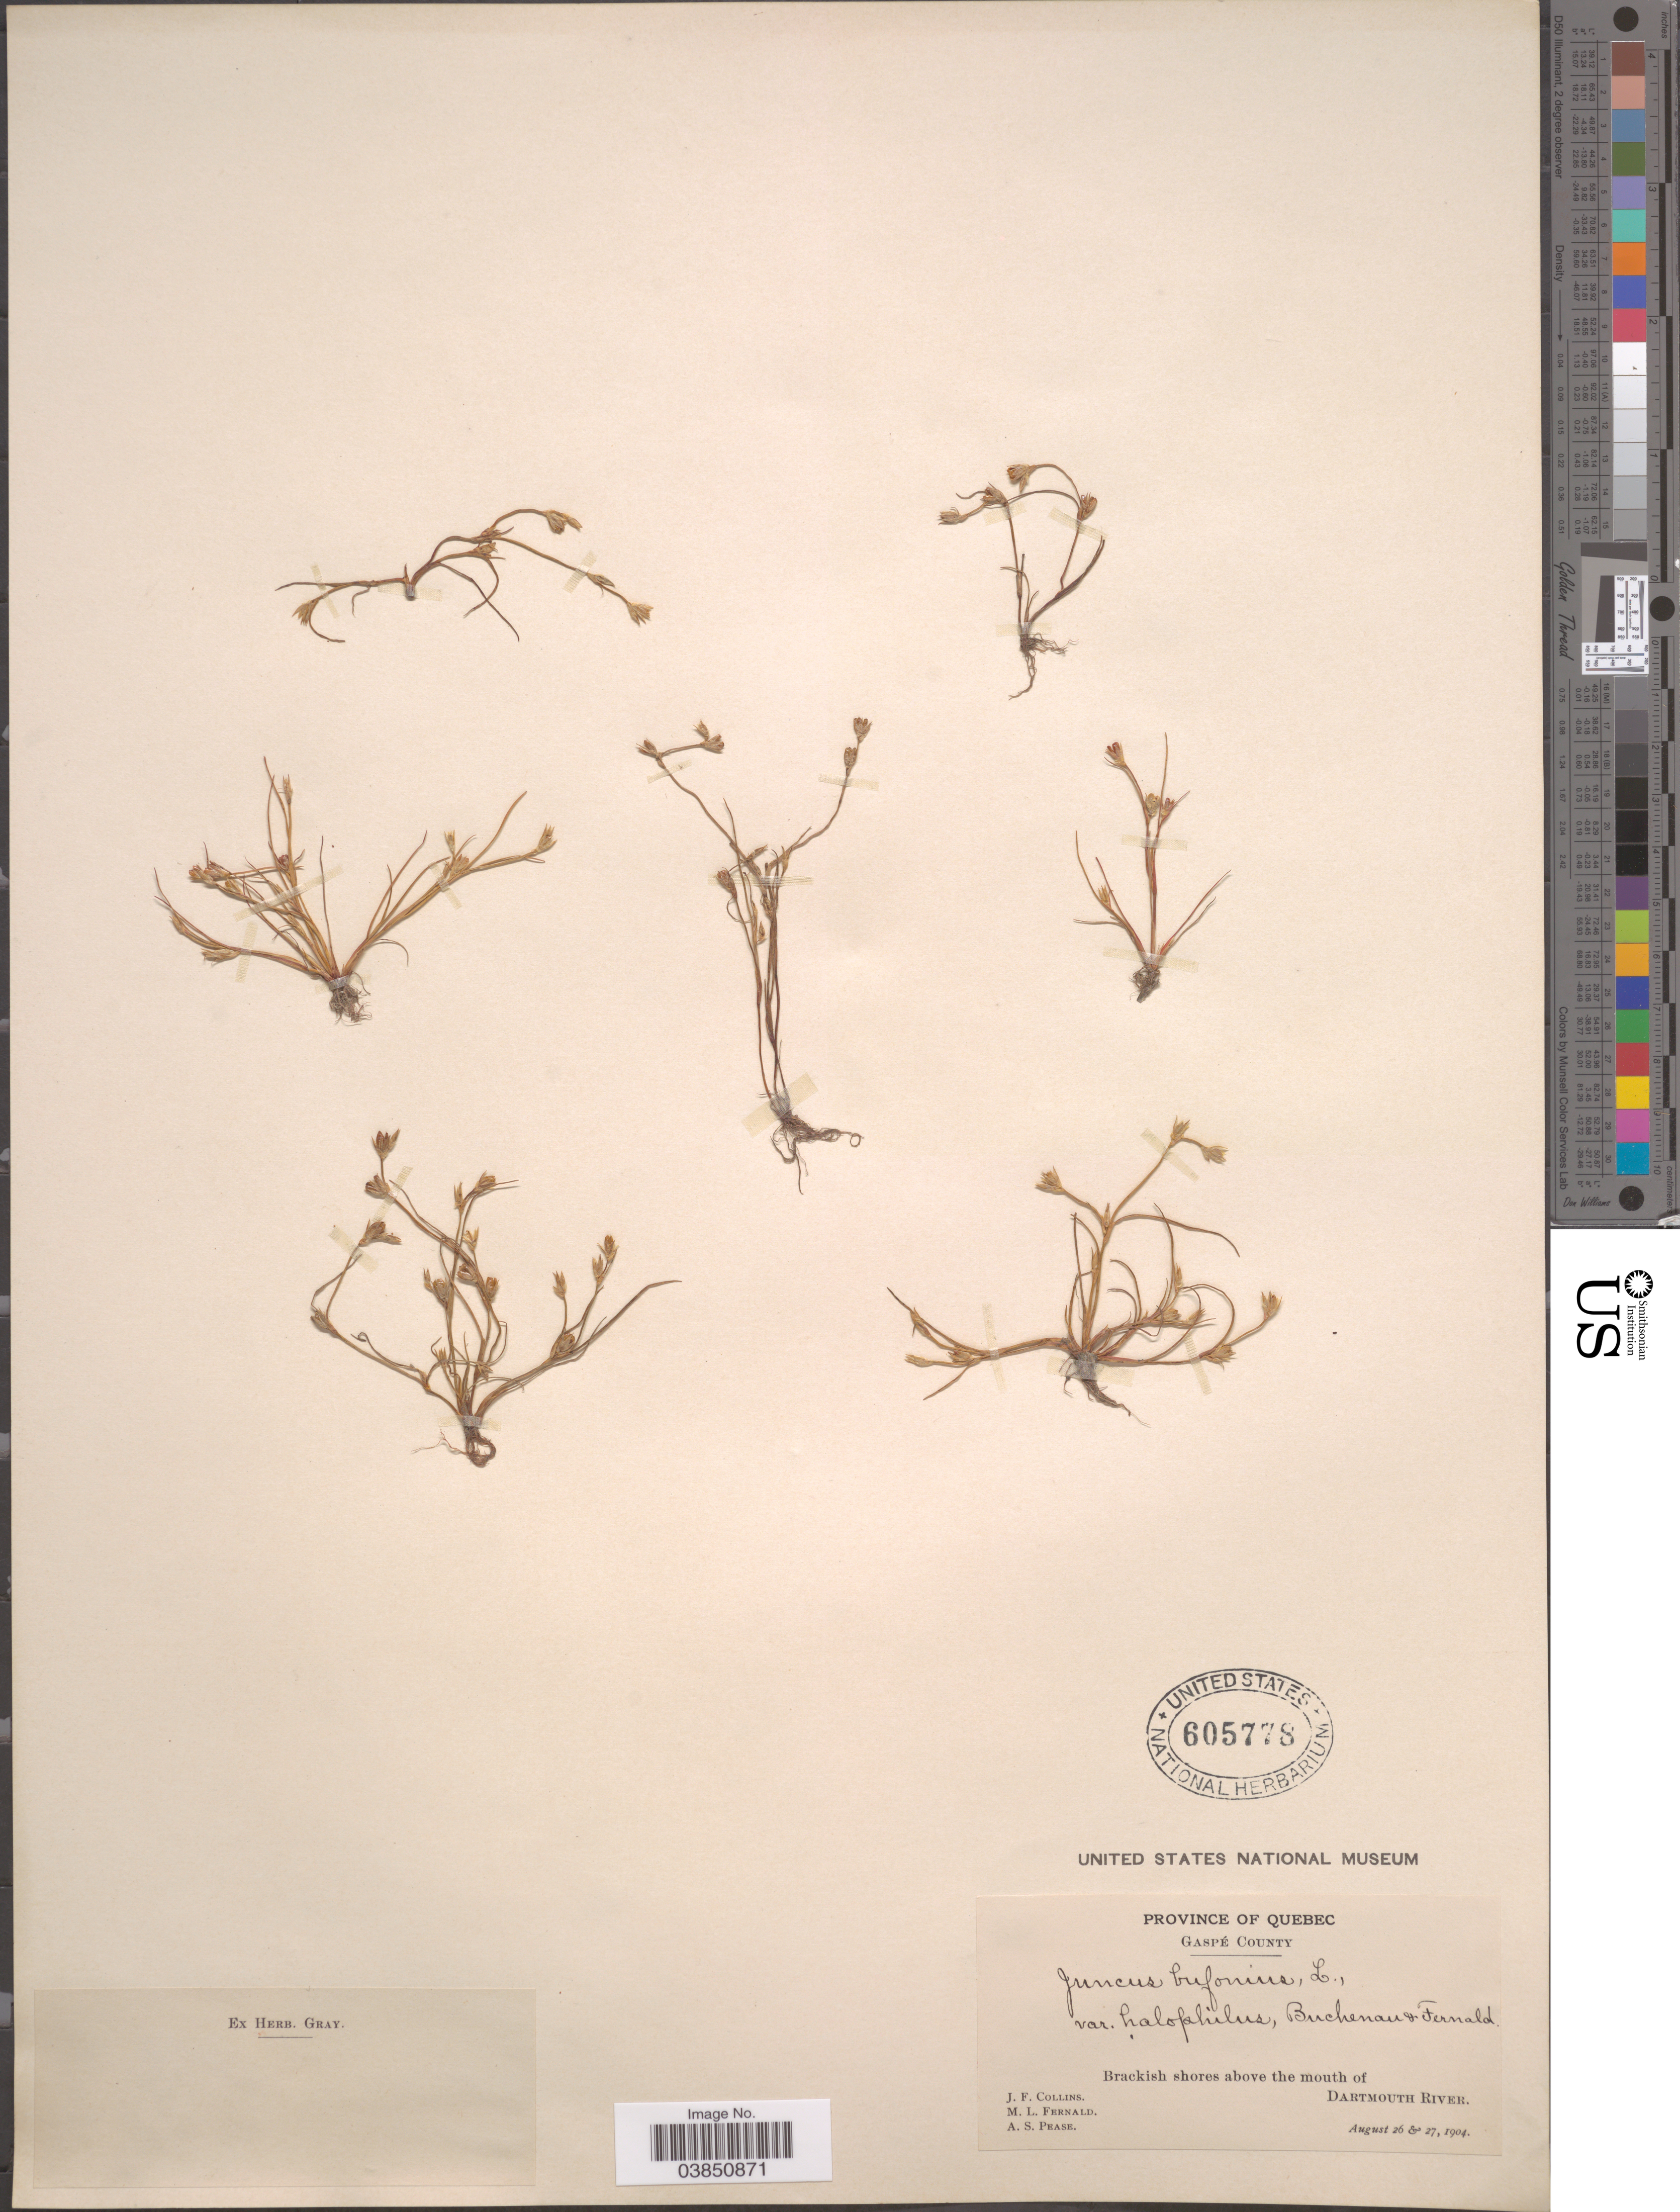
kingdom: Plantae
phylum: Tracheophyta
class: Liliopsida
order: Poales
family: Juncaceae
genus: Juncus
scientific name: Juncus bufonius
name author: L.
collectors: J. Collins, M. L. Fernald & A. S. Pease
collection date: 1904-08-26/1904-08-27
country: Canada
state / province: Quebec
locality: Gaspé County. Brackish shores above the mouth of Dartmouth River.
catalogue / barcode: US 605778